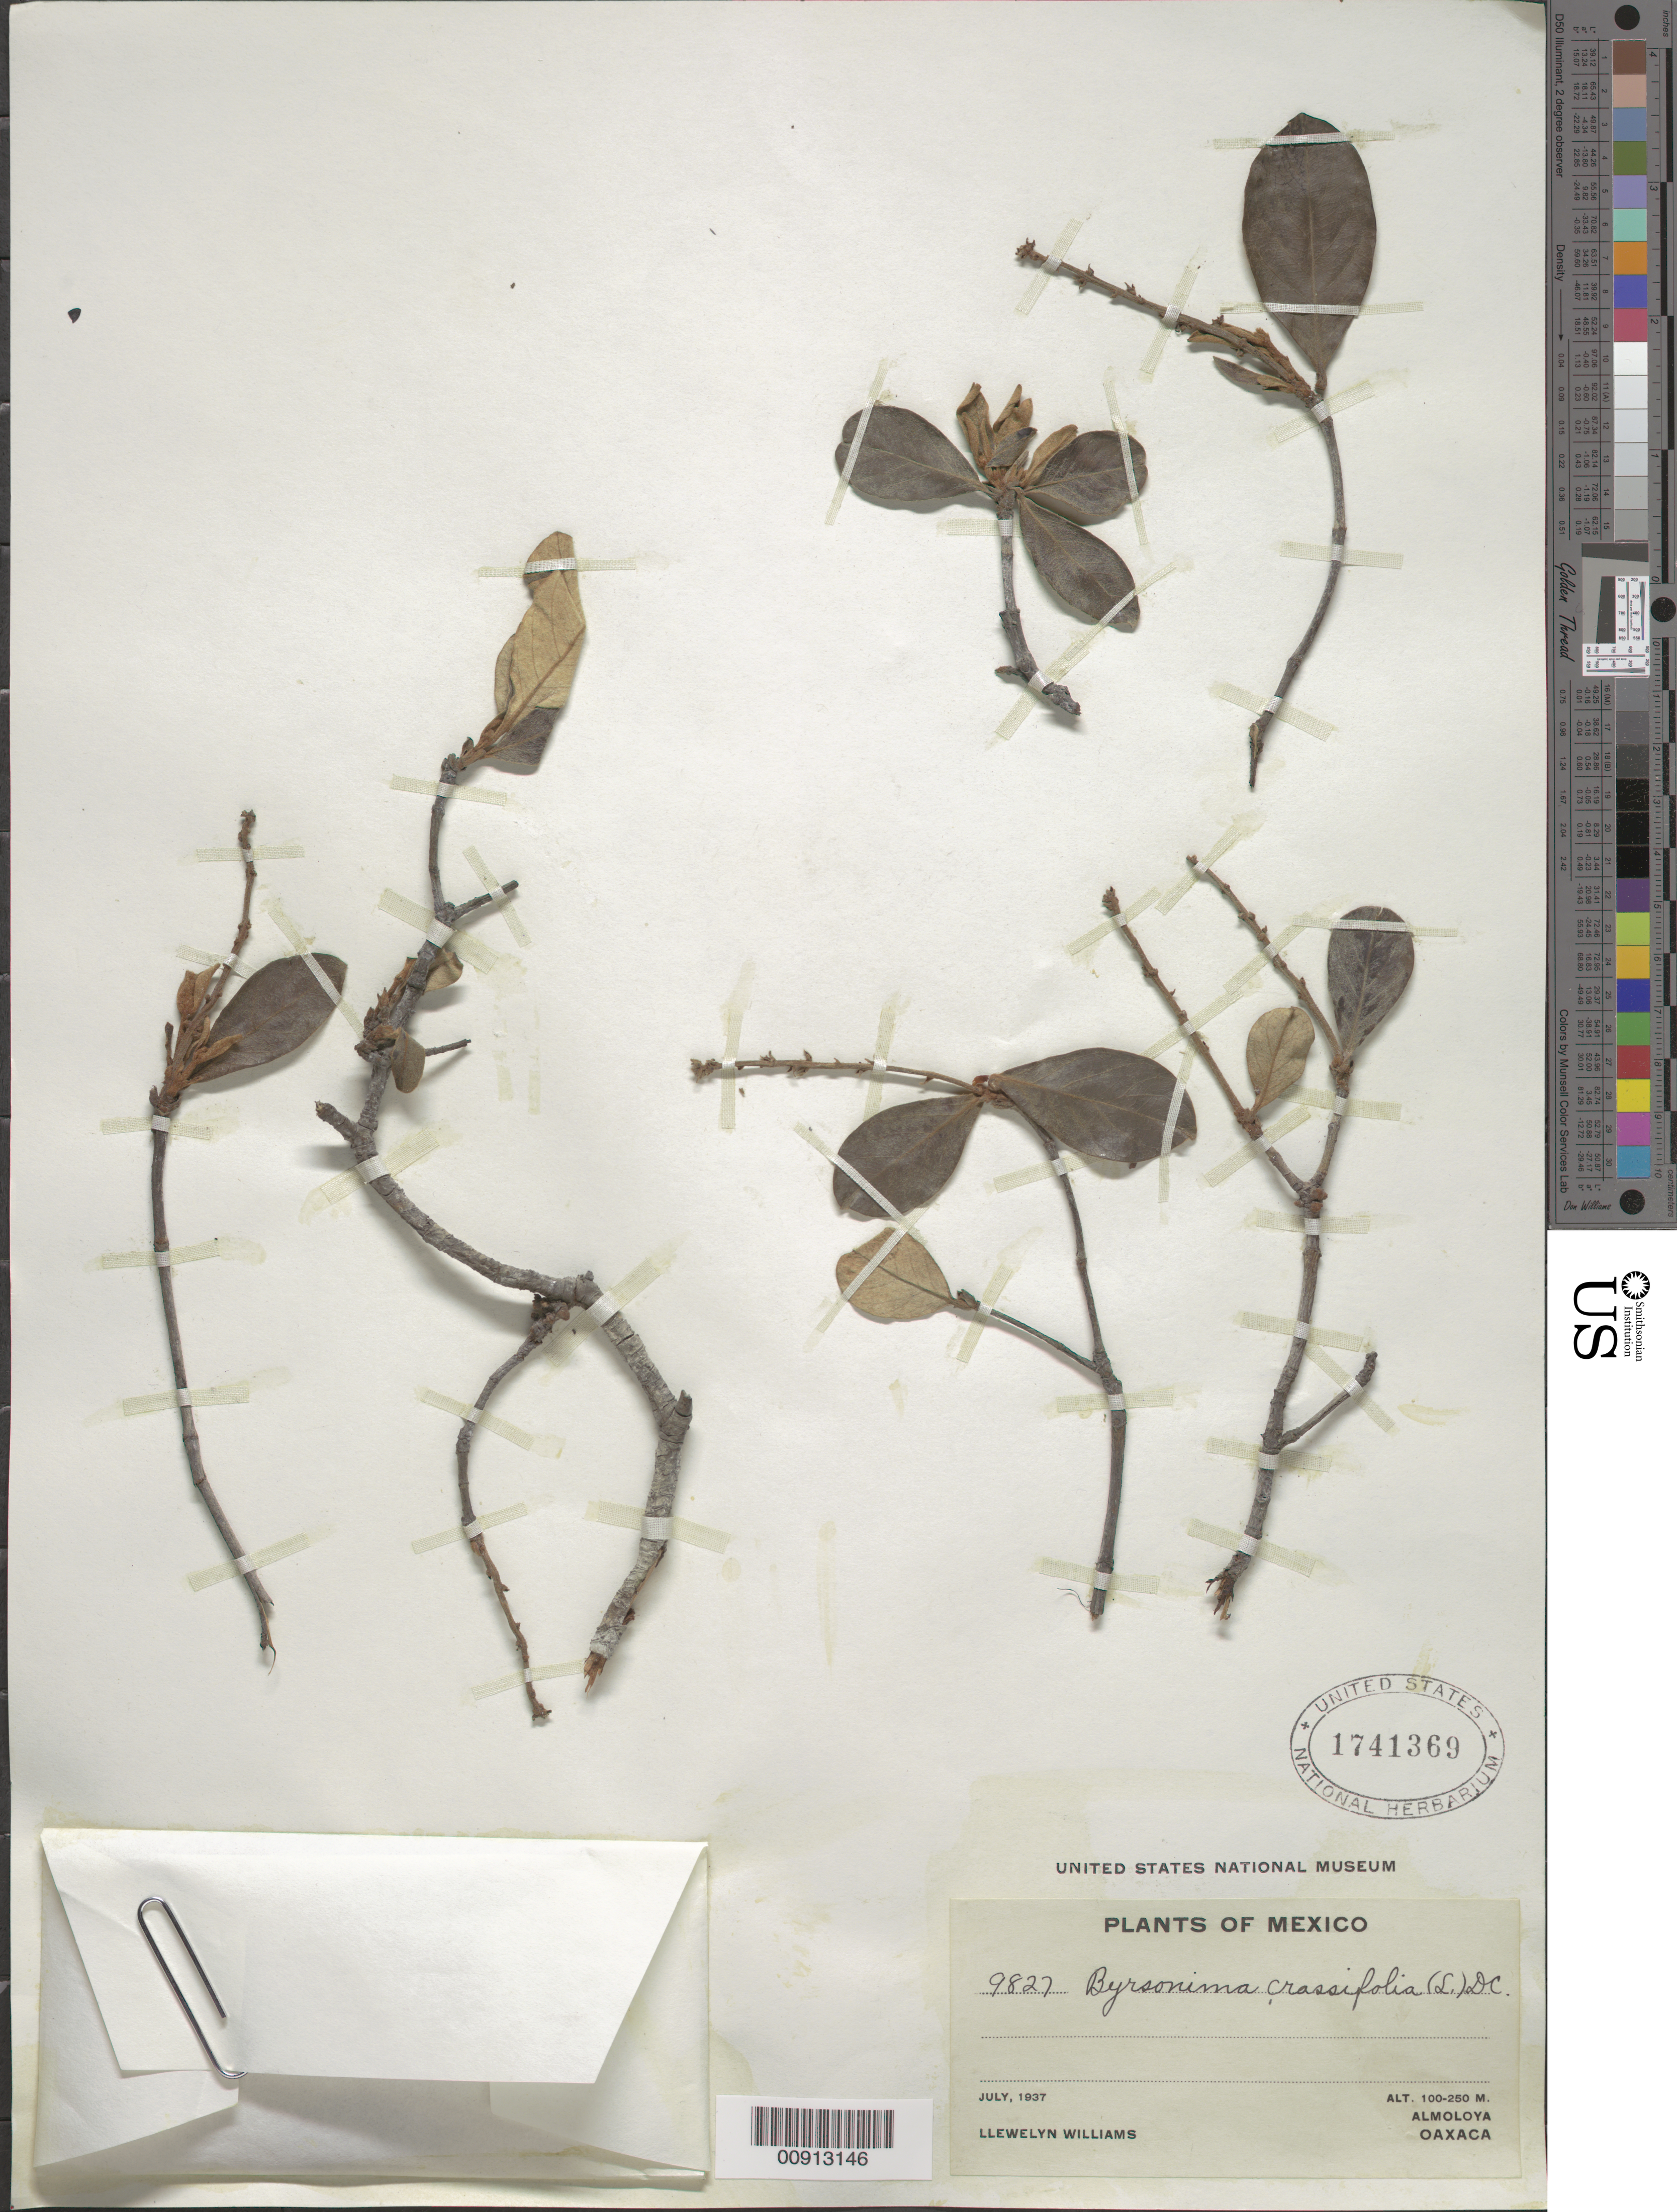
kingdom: Plantae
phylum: Tracheophyta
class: Magnoliopsida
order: Malpighiales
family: Malpighiaceae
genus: Byrsonima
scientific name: Byrsonima crassifolia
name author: (L.) Kunth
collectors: L. Williams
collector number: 9827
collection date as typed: Jul 1937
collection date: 1937-07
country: Mexico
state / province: Oaxaca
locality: Almoloya, Oaxaca.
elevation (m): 250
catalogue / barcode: US 1741369